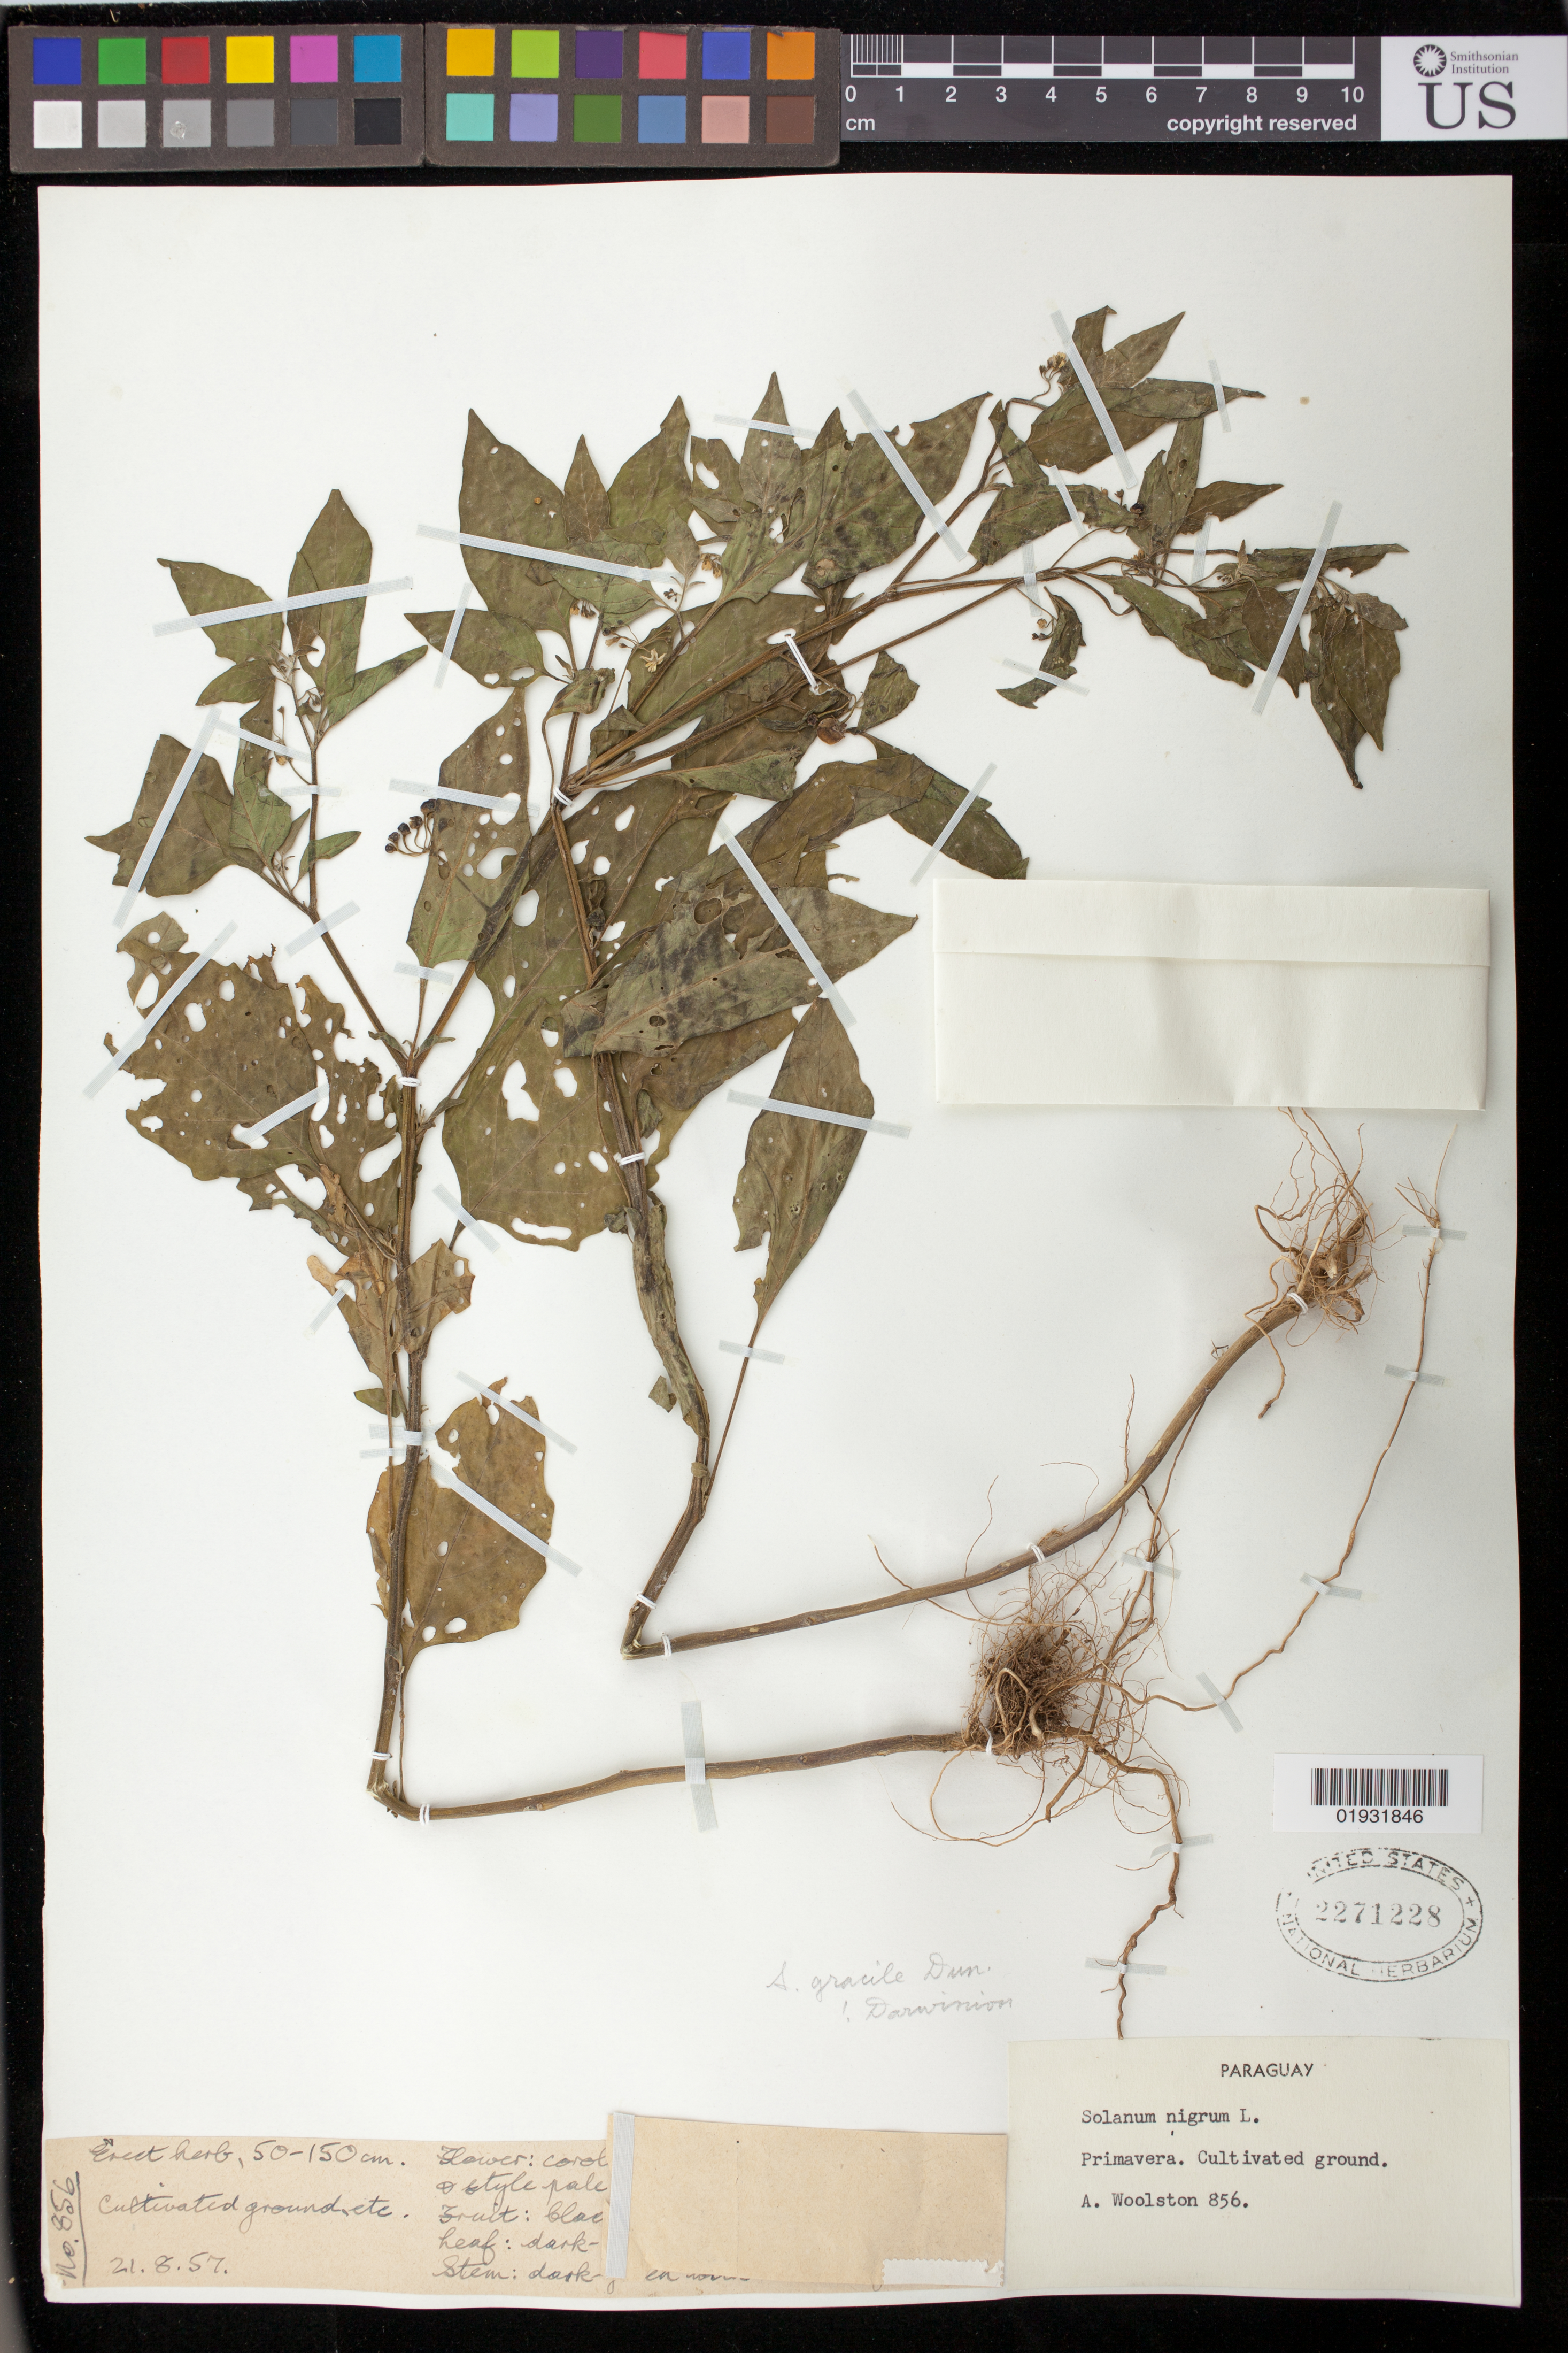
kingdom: Plantae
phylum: Tracheophyta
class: Magnoliopsida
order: Solanales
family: Solanaceae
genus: Solanum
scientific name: Solanum nigrum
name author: L.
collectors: A. Woolston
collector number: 856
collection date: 1957-08-21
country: Paraguay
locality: Cultivated ground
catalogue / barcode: US 2271228